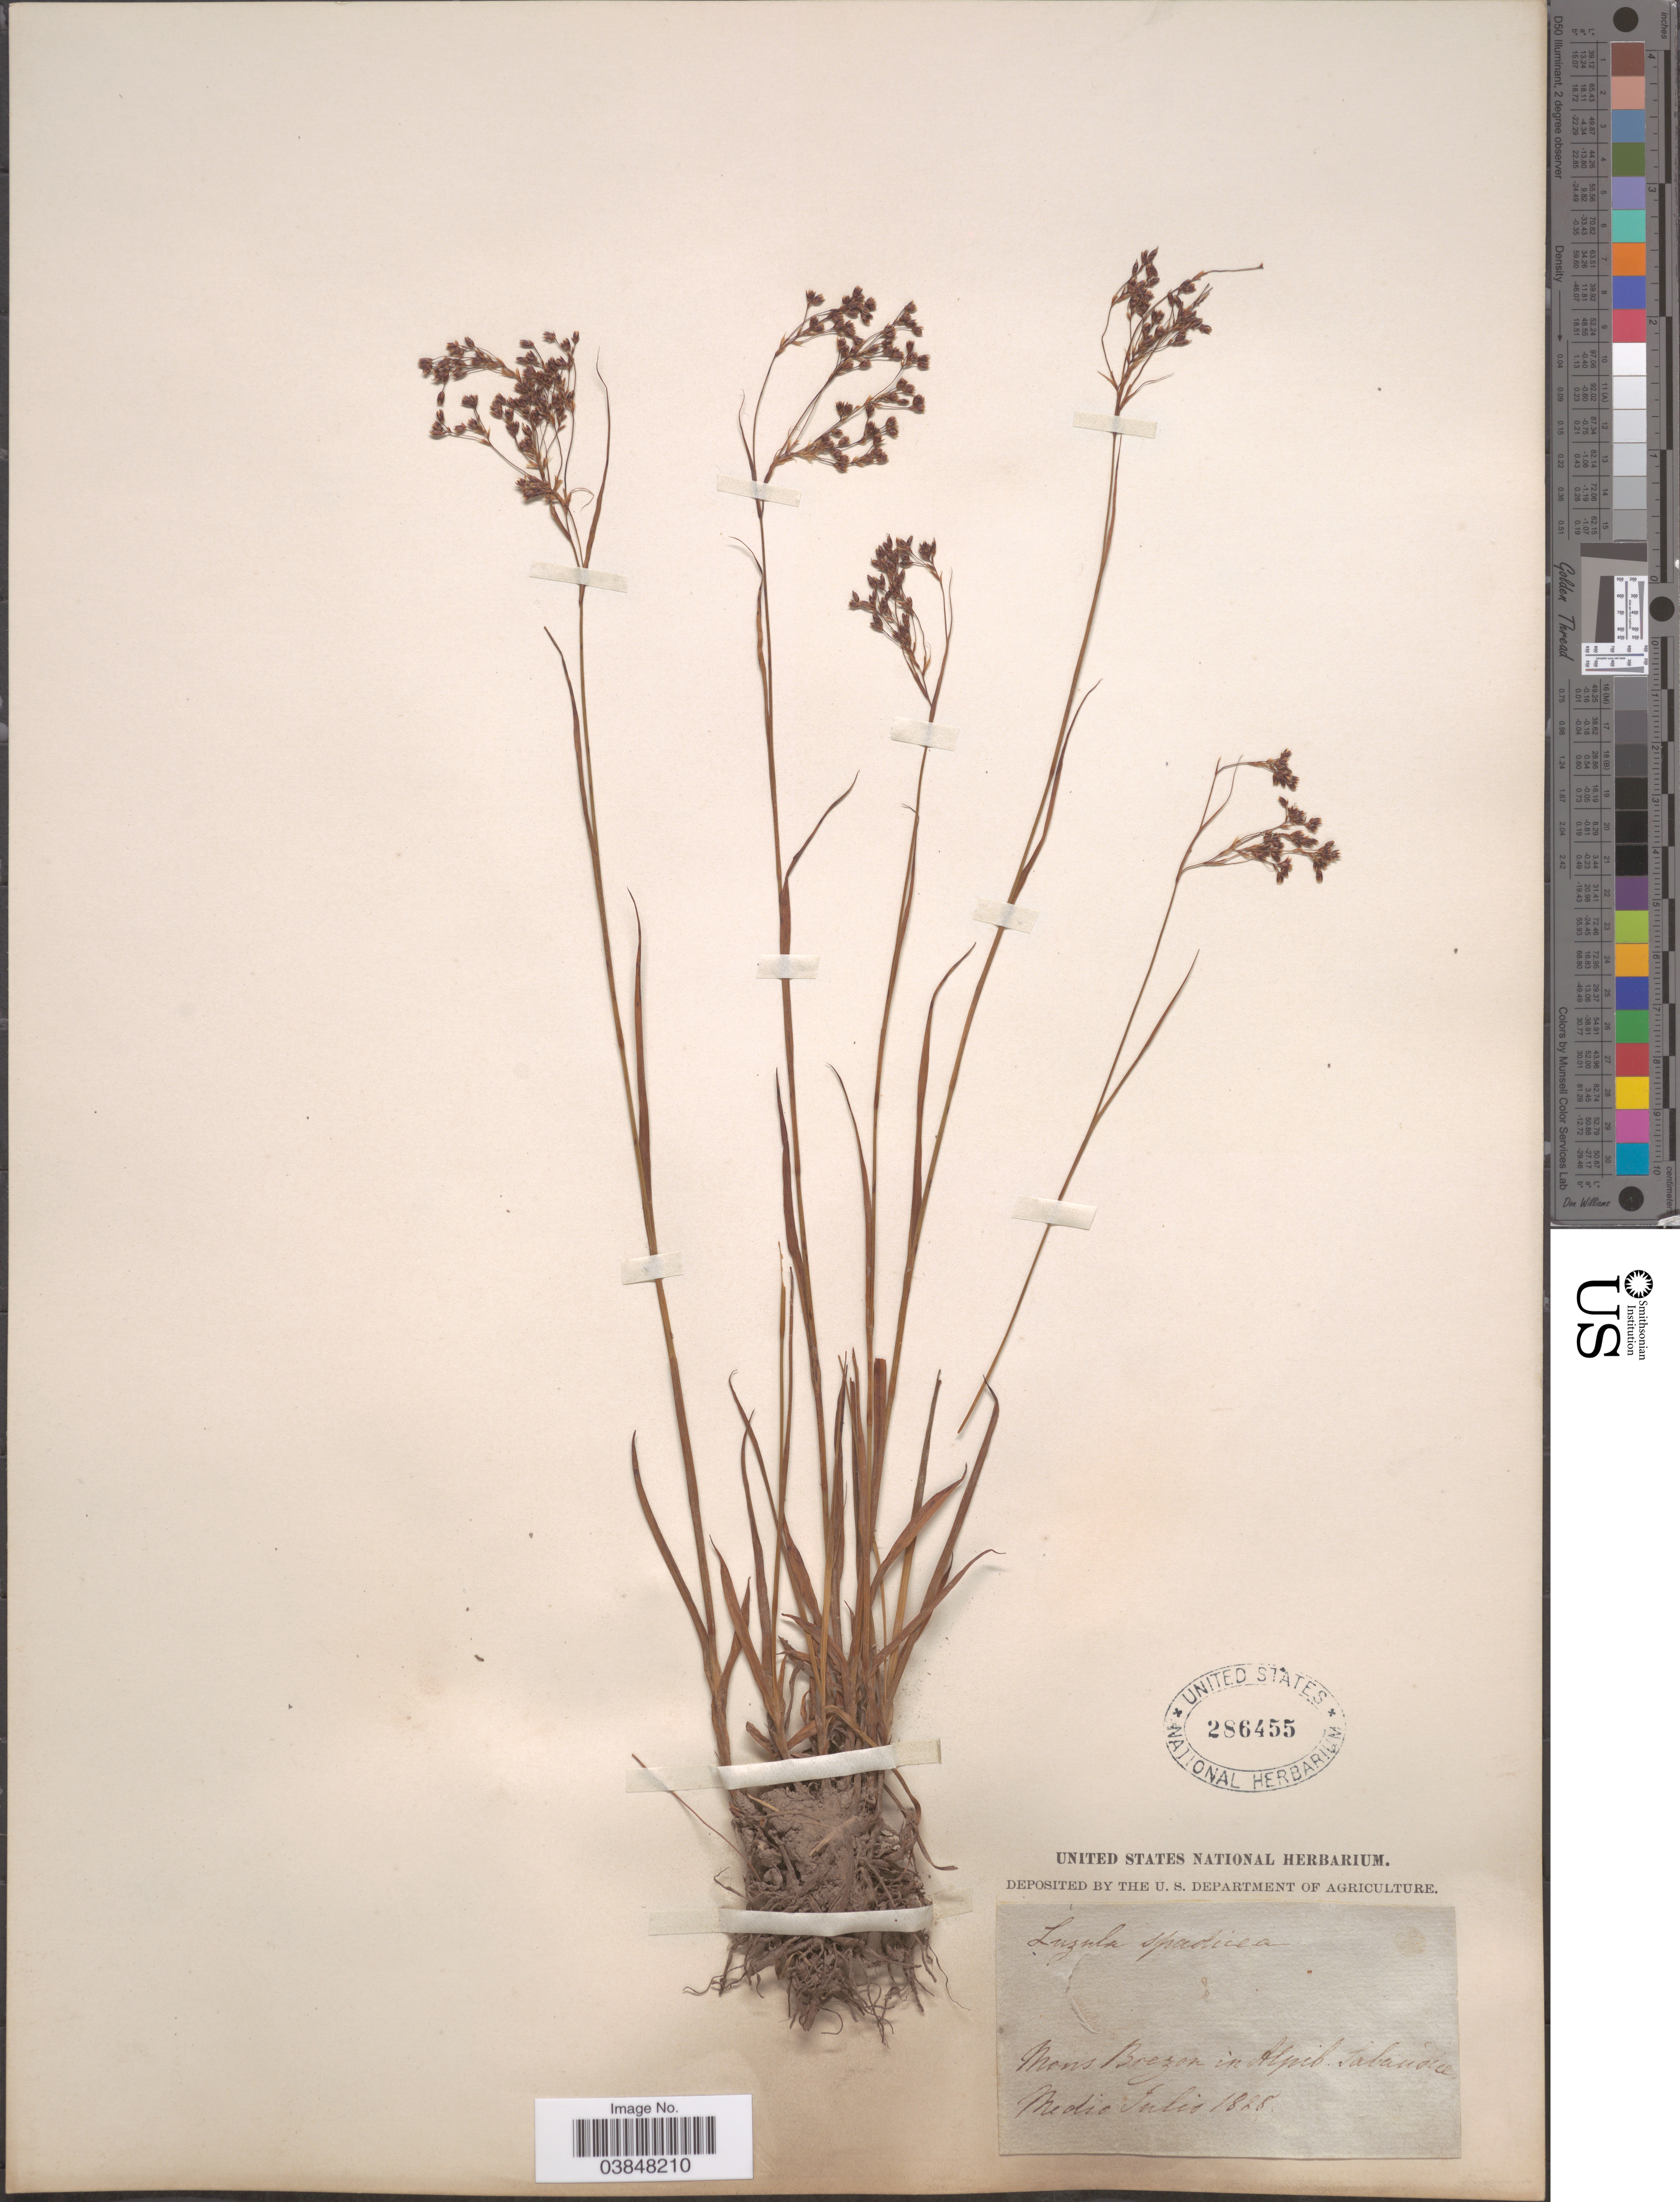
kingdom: Plantae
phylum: Tracheophyta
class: Liliopsida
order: Poales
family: Juncaceae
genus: Luzula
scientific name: Luzula spadicea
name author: DC.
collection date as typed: Medio Julio 1828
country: Switzerland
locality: Mons Brezon in Alpib. Sabandue.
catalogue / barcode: US 286455